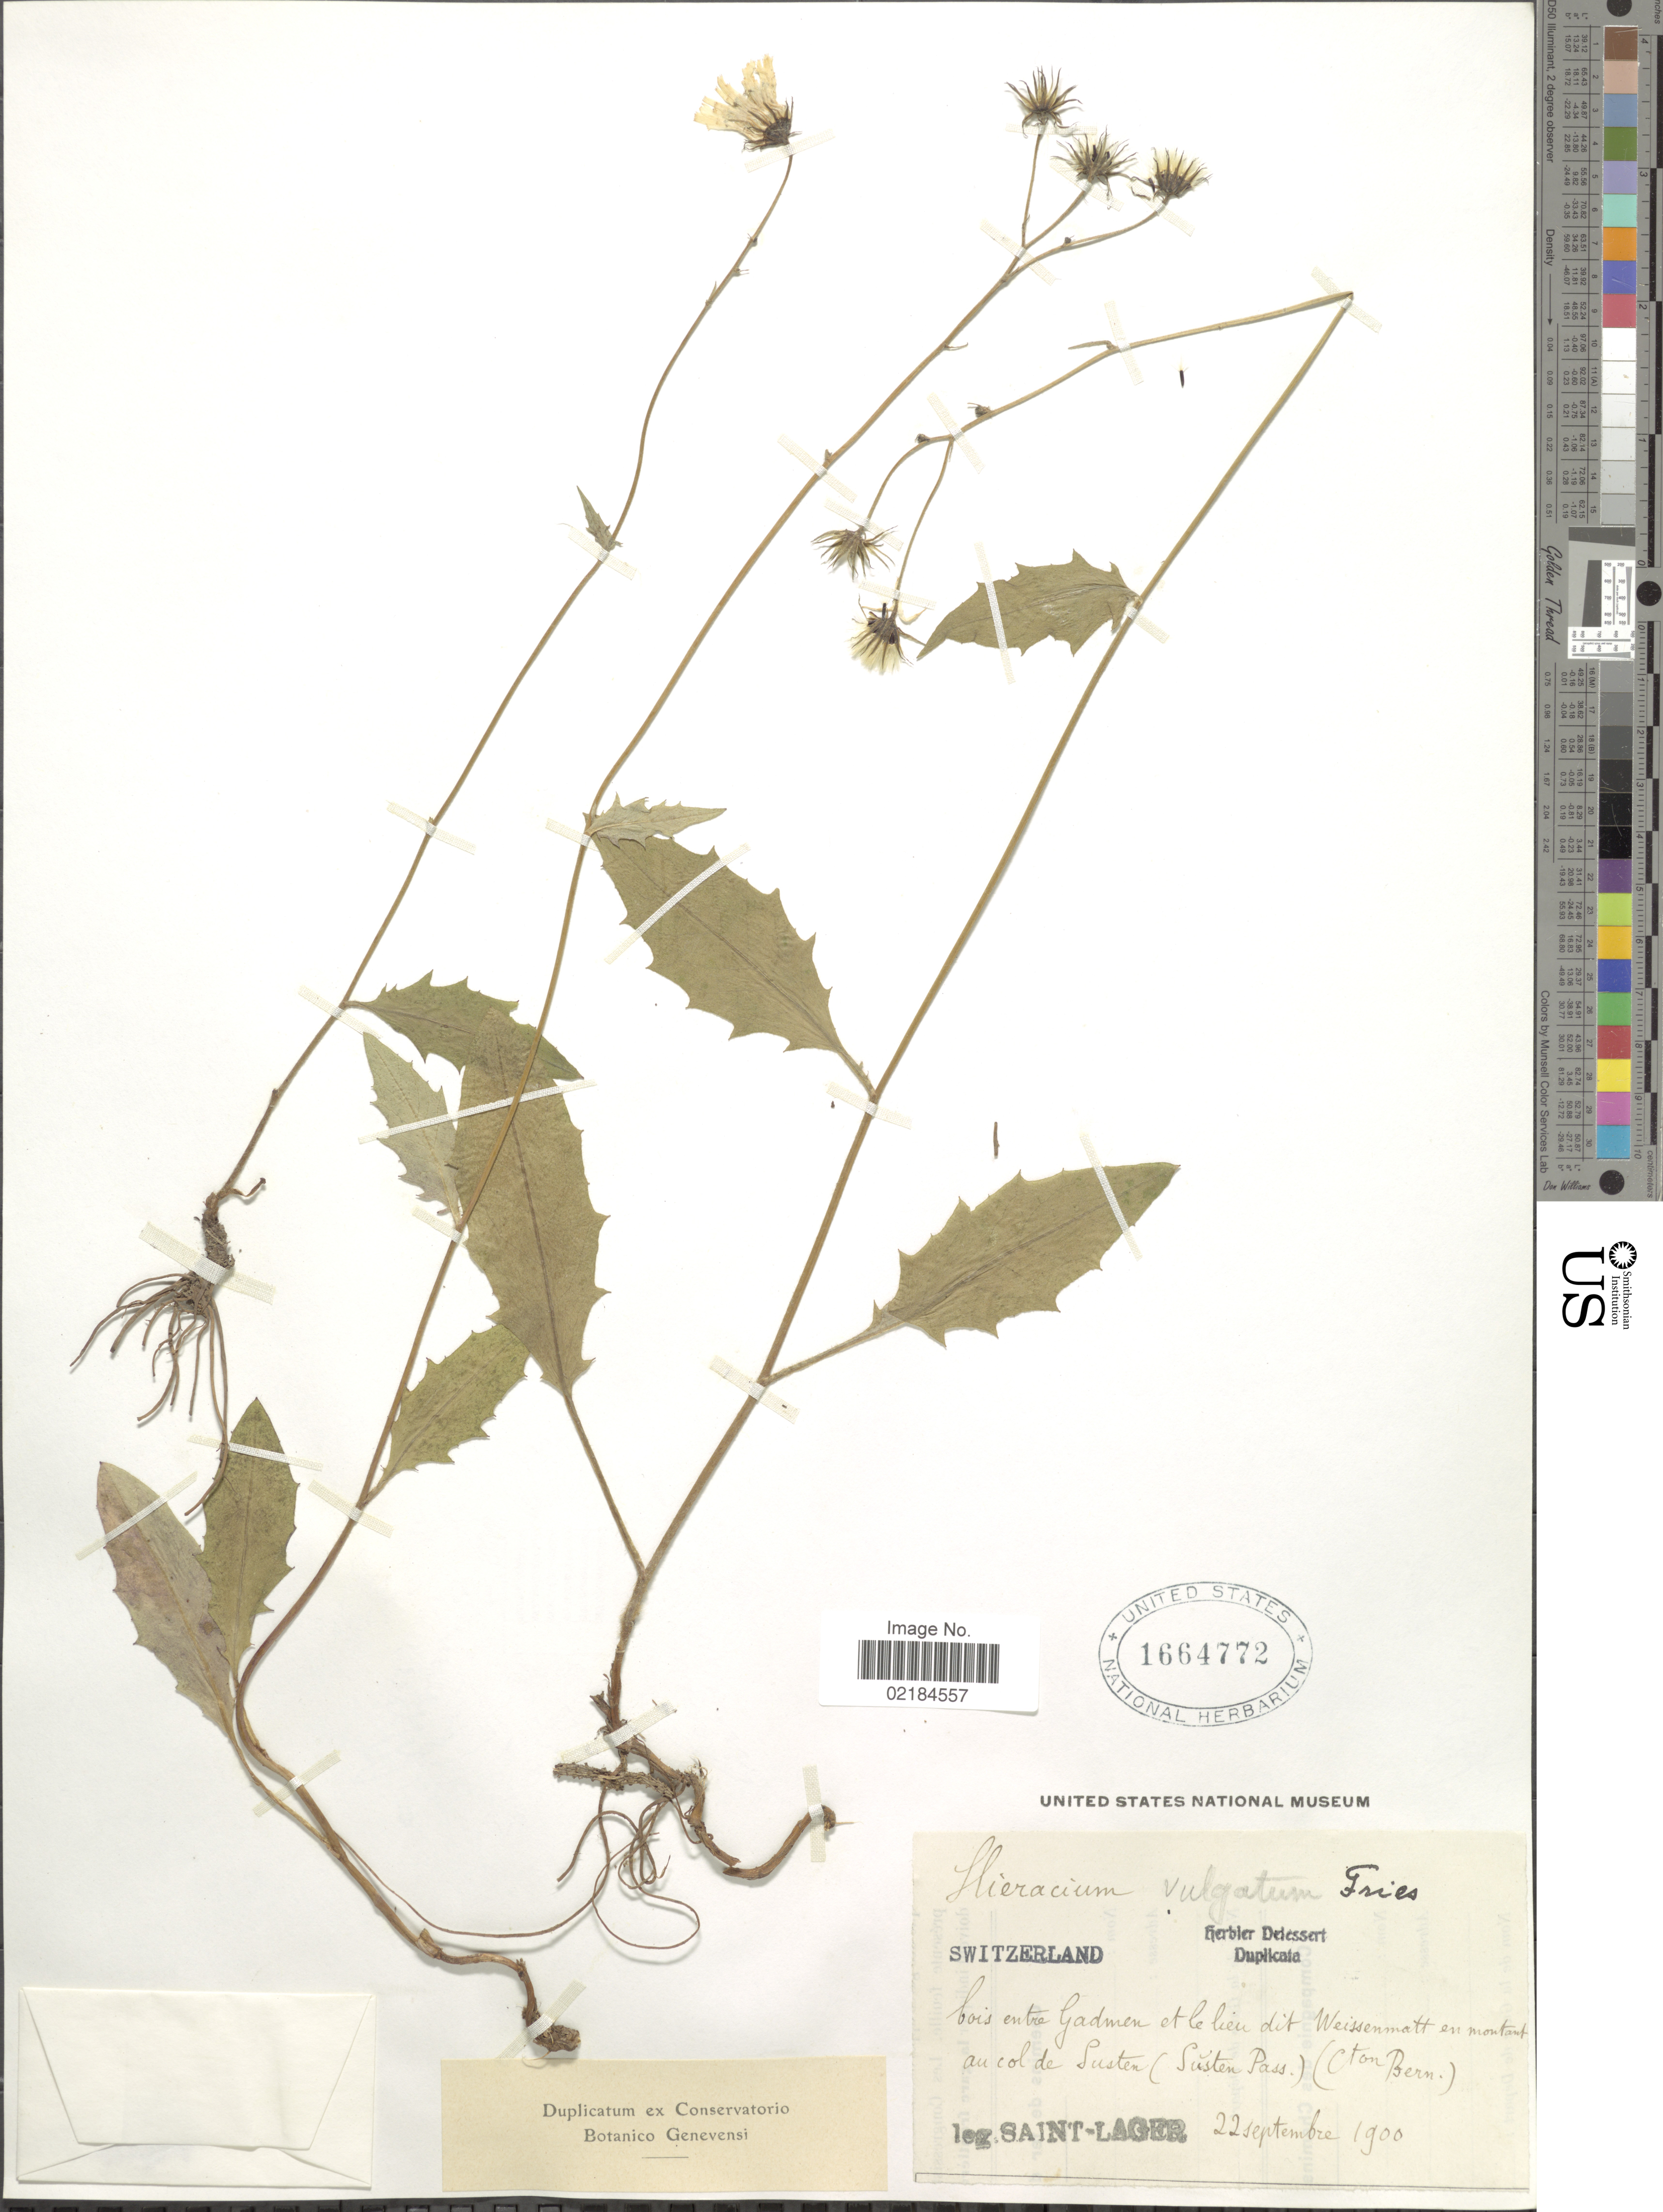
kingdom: Plantae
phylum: Tracheophyta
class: Magnoliopsida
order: Asterales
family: Asteraceae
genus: Hieracium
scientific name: Hieracium lachenalii subsp. cruenifolium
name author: (Dahlst. & Lübeck) Zahn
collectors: Saint-Lager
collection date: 1900-09-22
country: Switzerland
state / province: Bern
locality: Bois entre Gadmen et le lieu dit Weissenmatt en montant au col de Susten (Susten Pass) (C- ton Bern)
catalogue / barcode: US 1664772